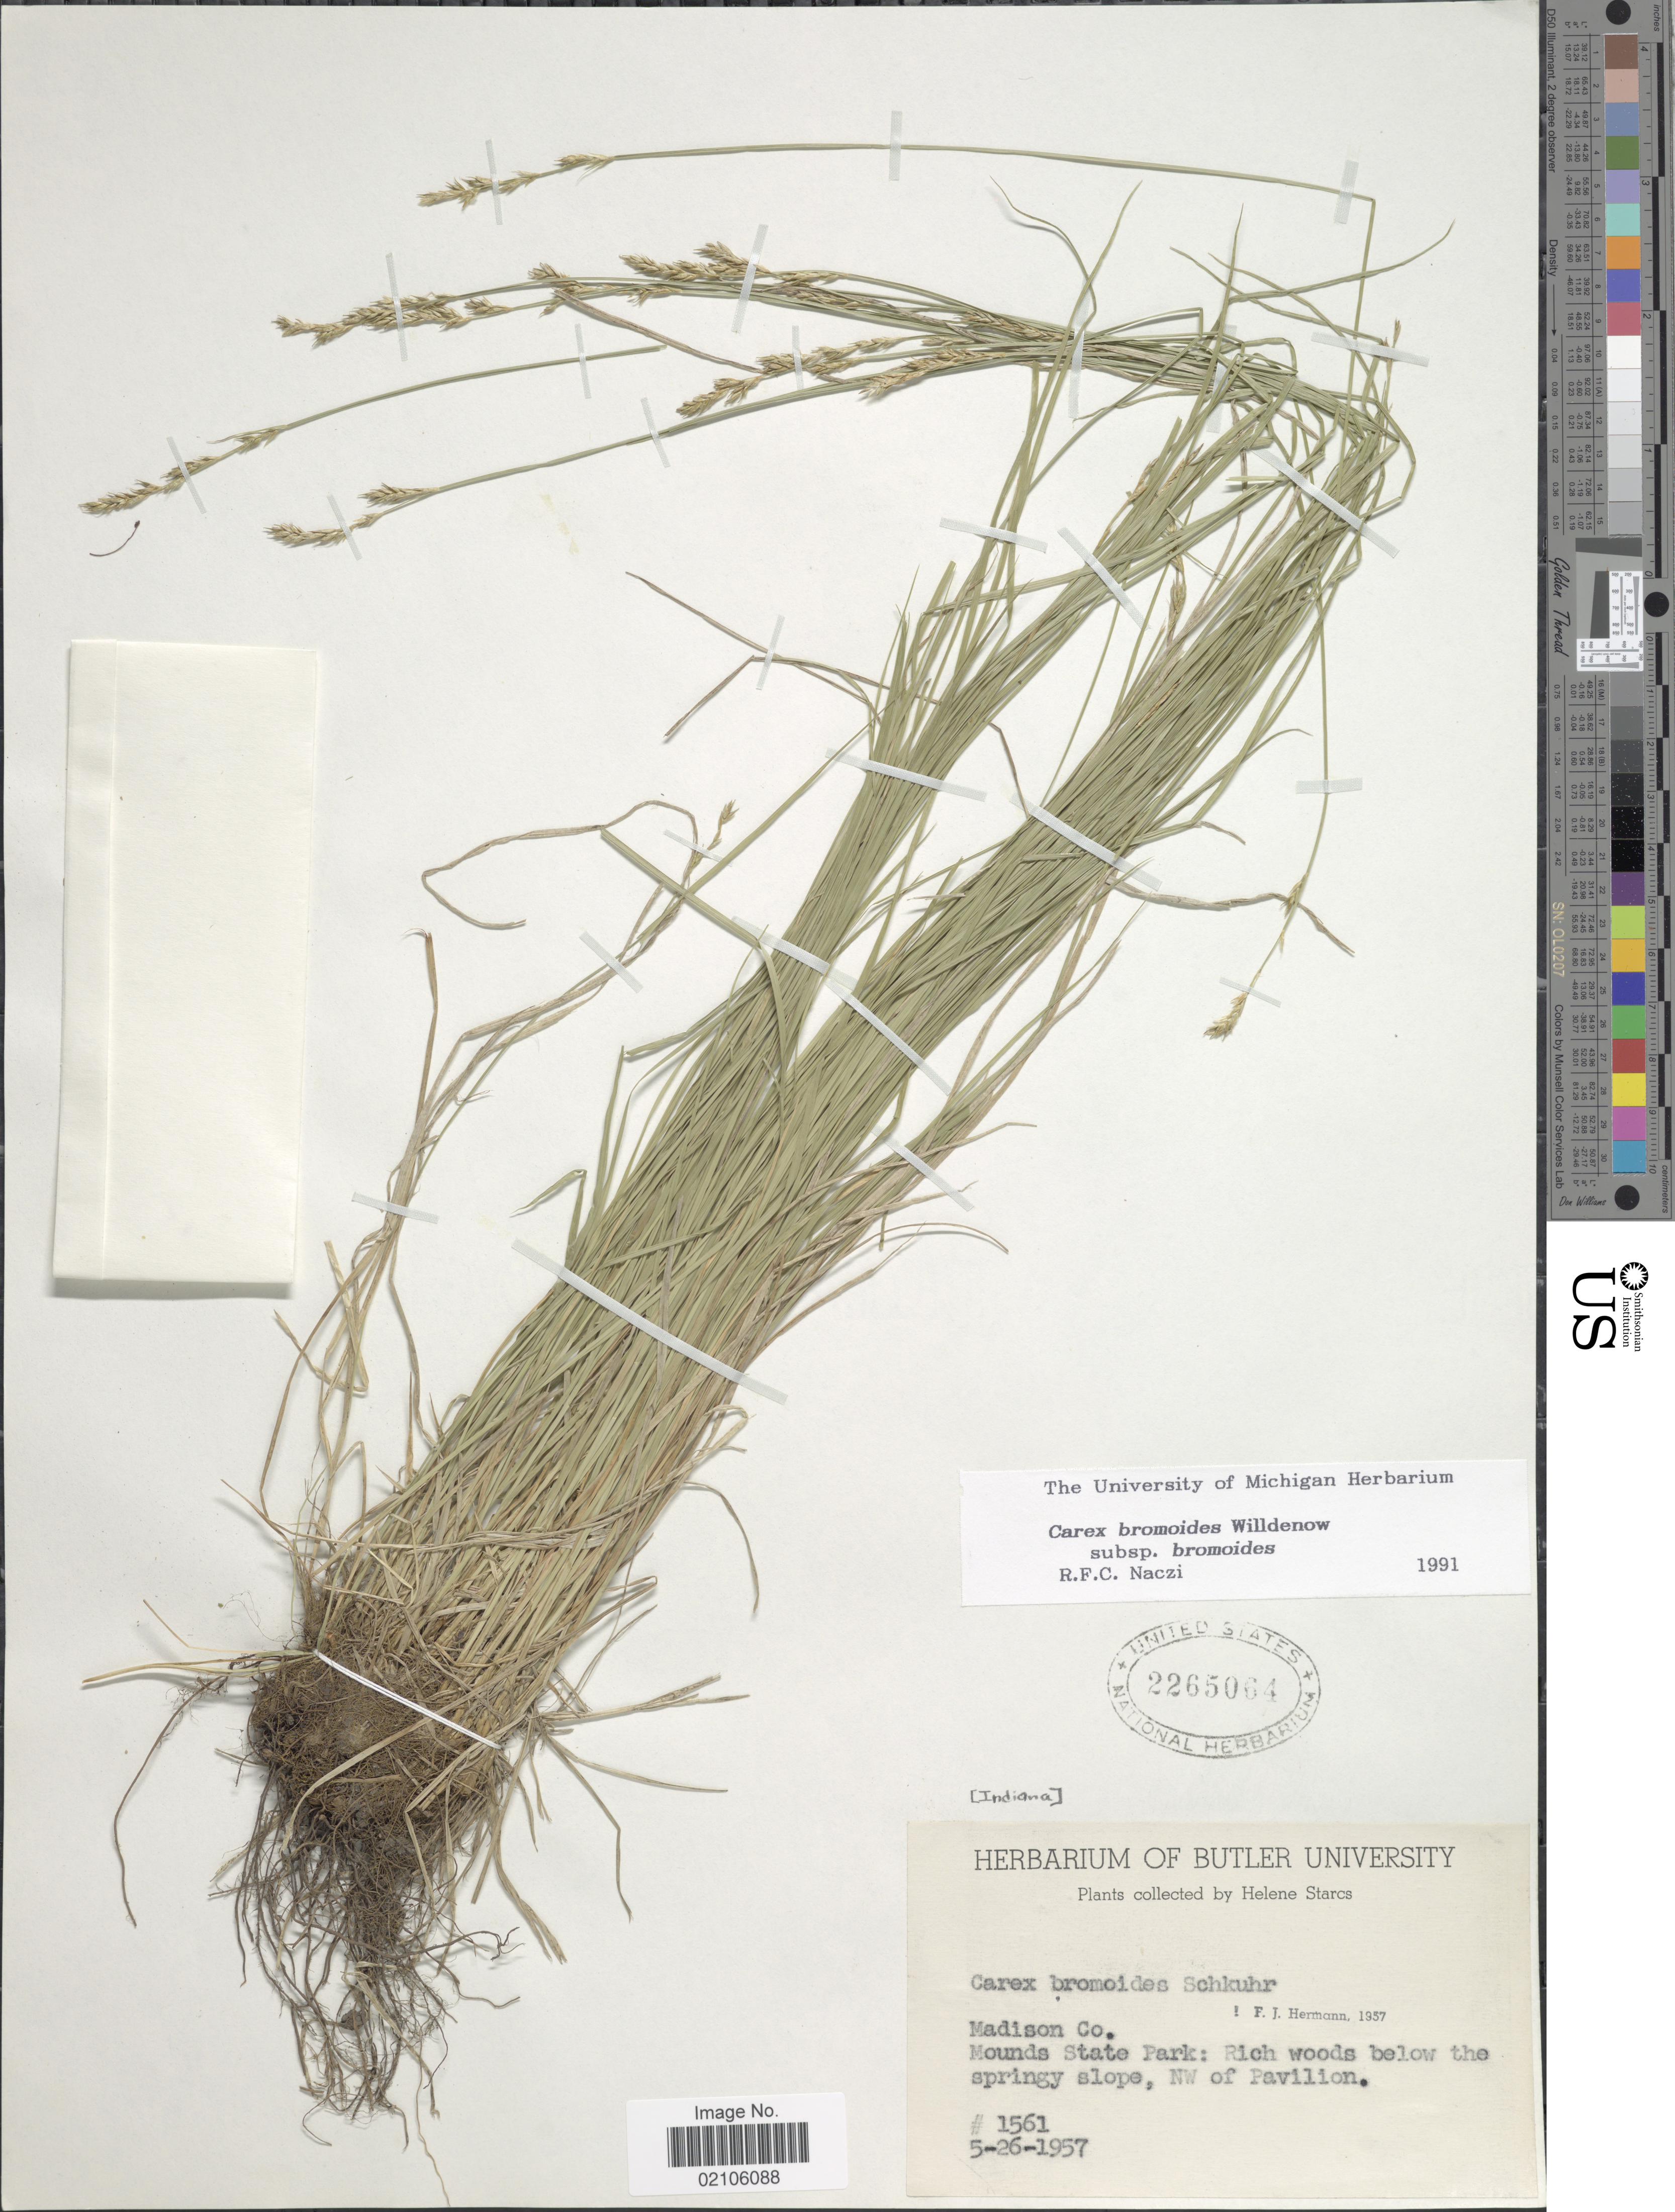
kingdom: Plantae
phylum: Tracheophyta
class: Liliopsida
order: Poales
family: Cyperaceae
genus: Carex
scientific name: Carex bromoides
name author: Willd.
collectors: H. Starcs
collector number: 1561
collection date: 1957-05-26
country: United States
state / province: Indiana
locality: Madison Co. Mounds State Park: Rich woods below the springy slope, NW of Pavilion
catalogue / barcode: US 2265064